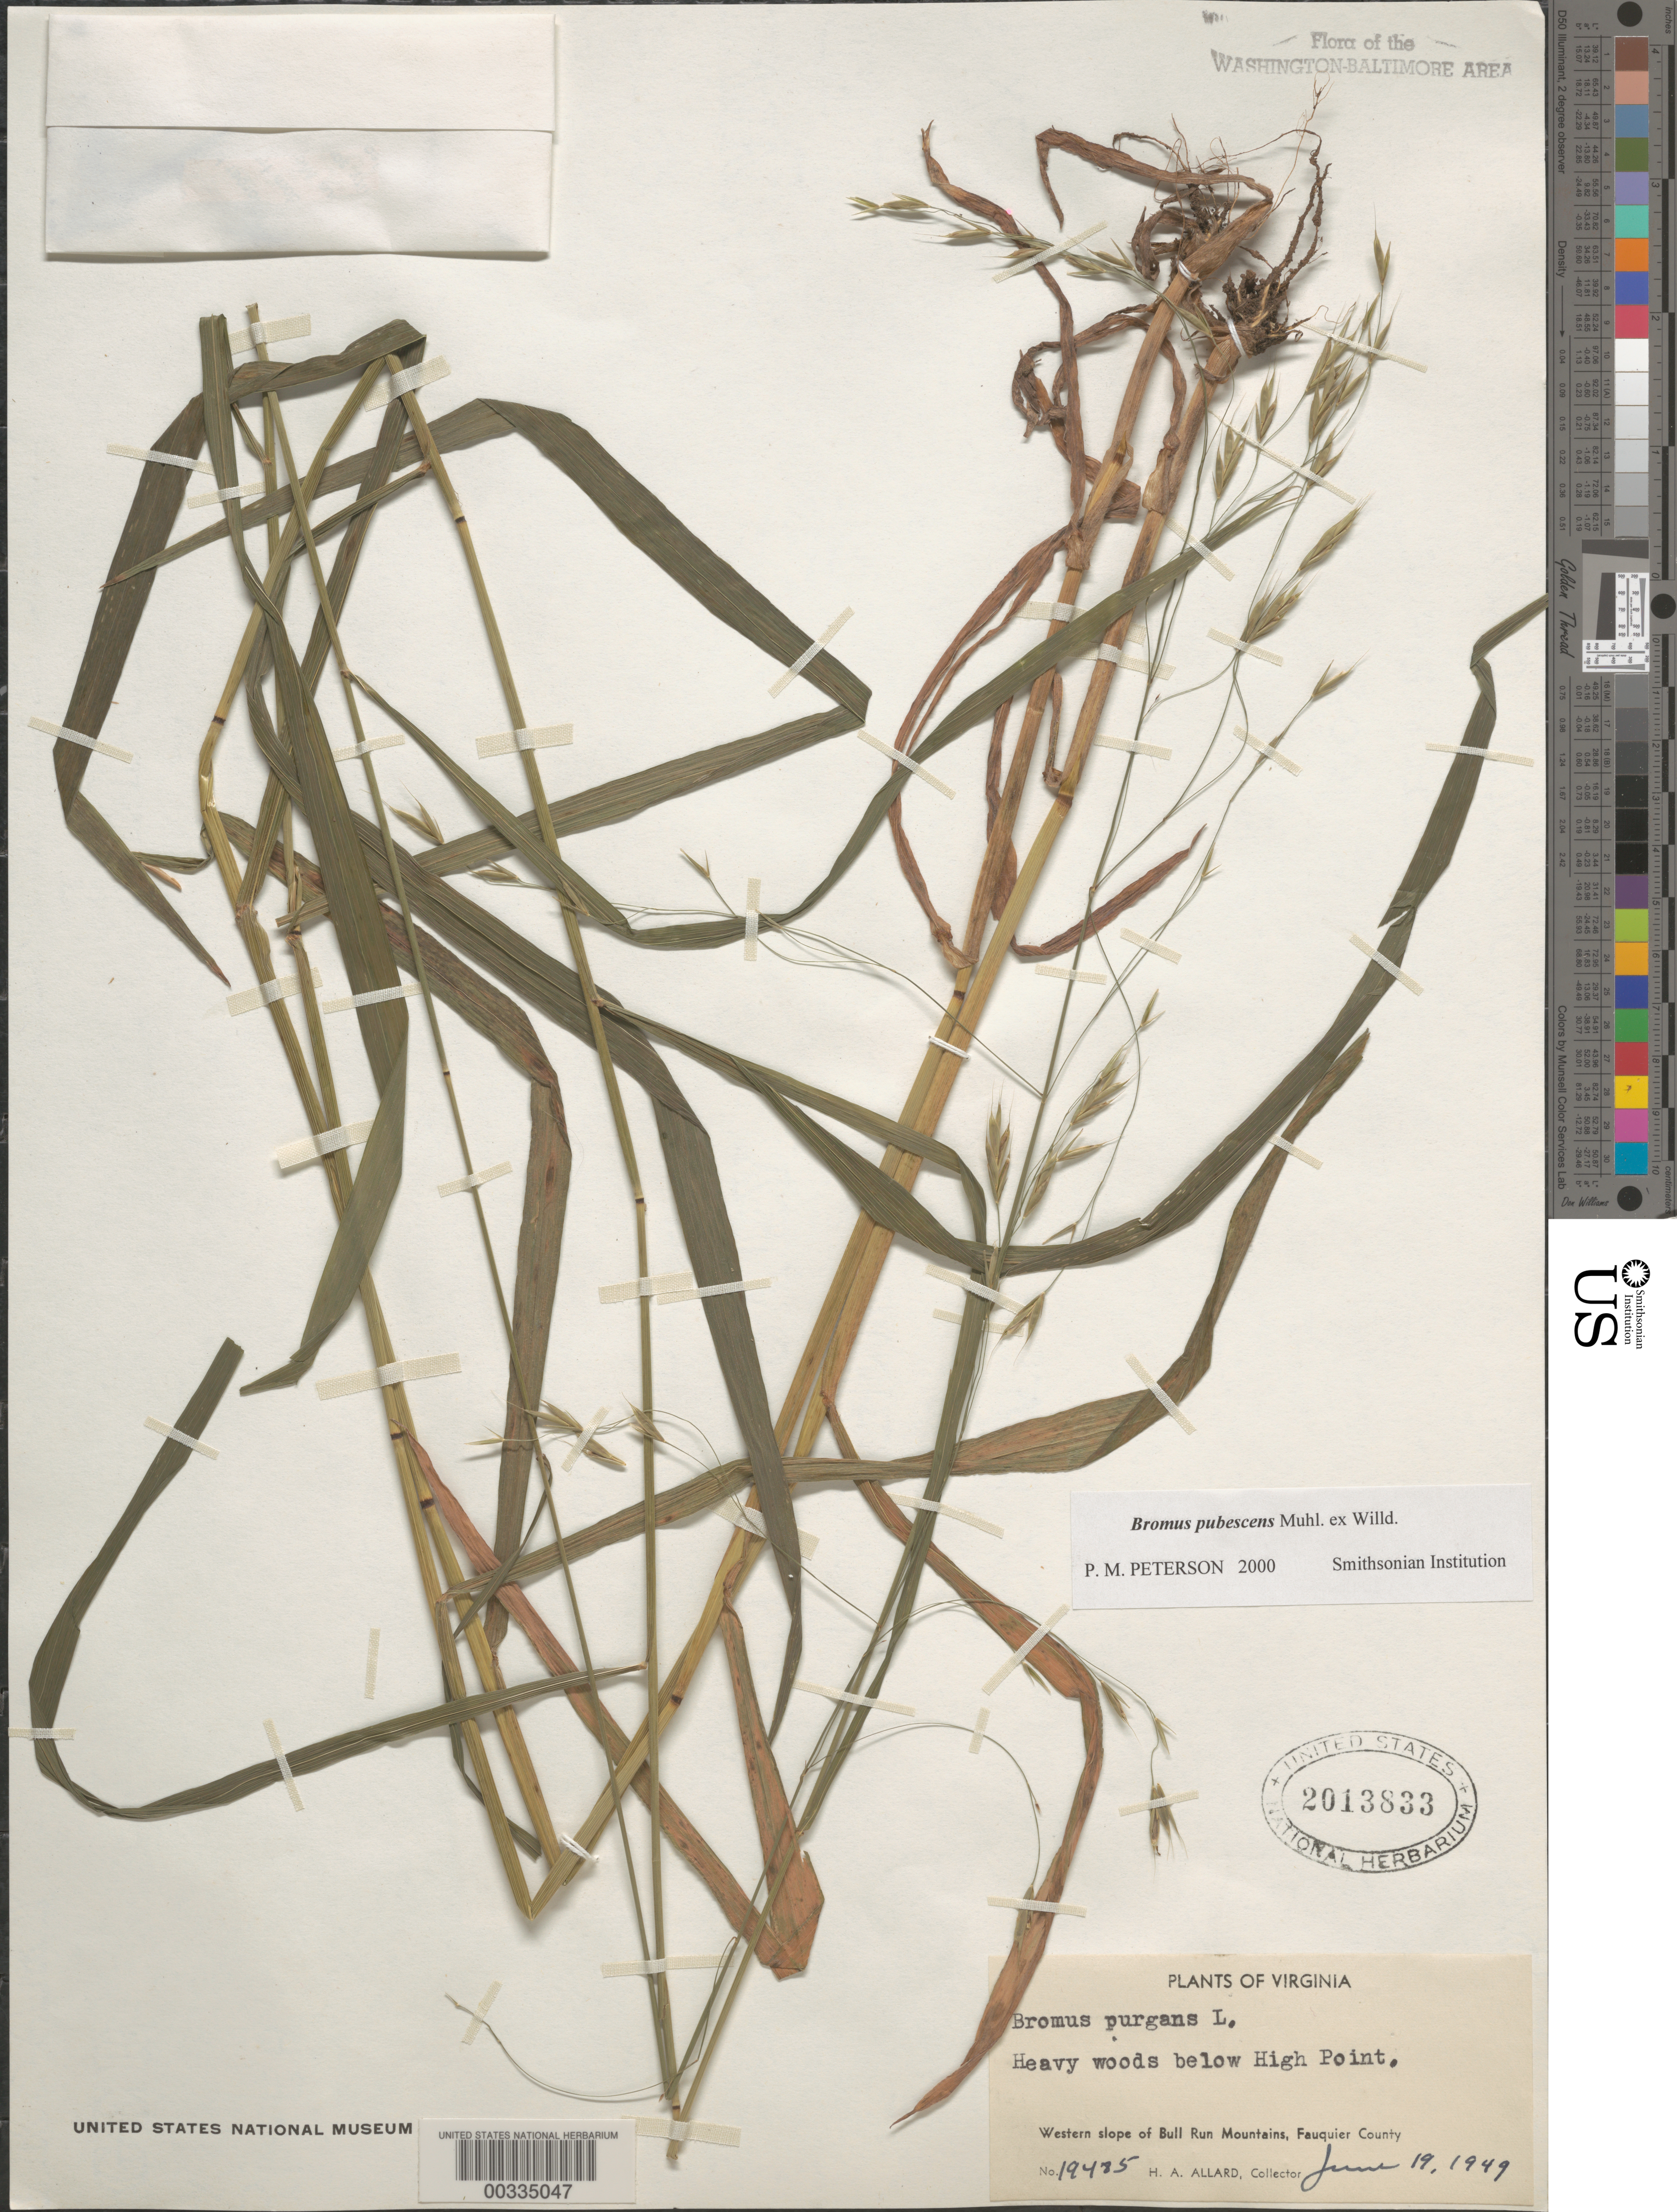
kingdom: Plantae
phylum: Tracheophyta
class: Liliopsida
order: Poales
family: Poaceae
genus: Bromus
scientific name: Bromus pubescens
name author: Muhl. ex Willd.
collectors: H. A. Allard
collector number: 19485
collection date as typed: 19 Jun 1949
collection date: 1949-06-19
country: United States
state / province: Virginia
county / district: Fauquier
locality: Below High Point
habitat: Heavy woods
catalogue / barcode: US 2013833